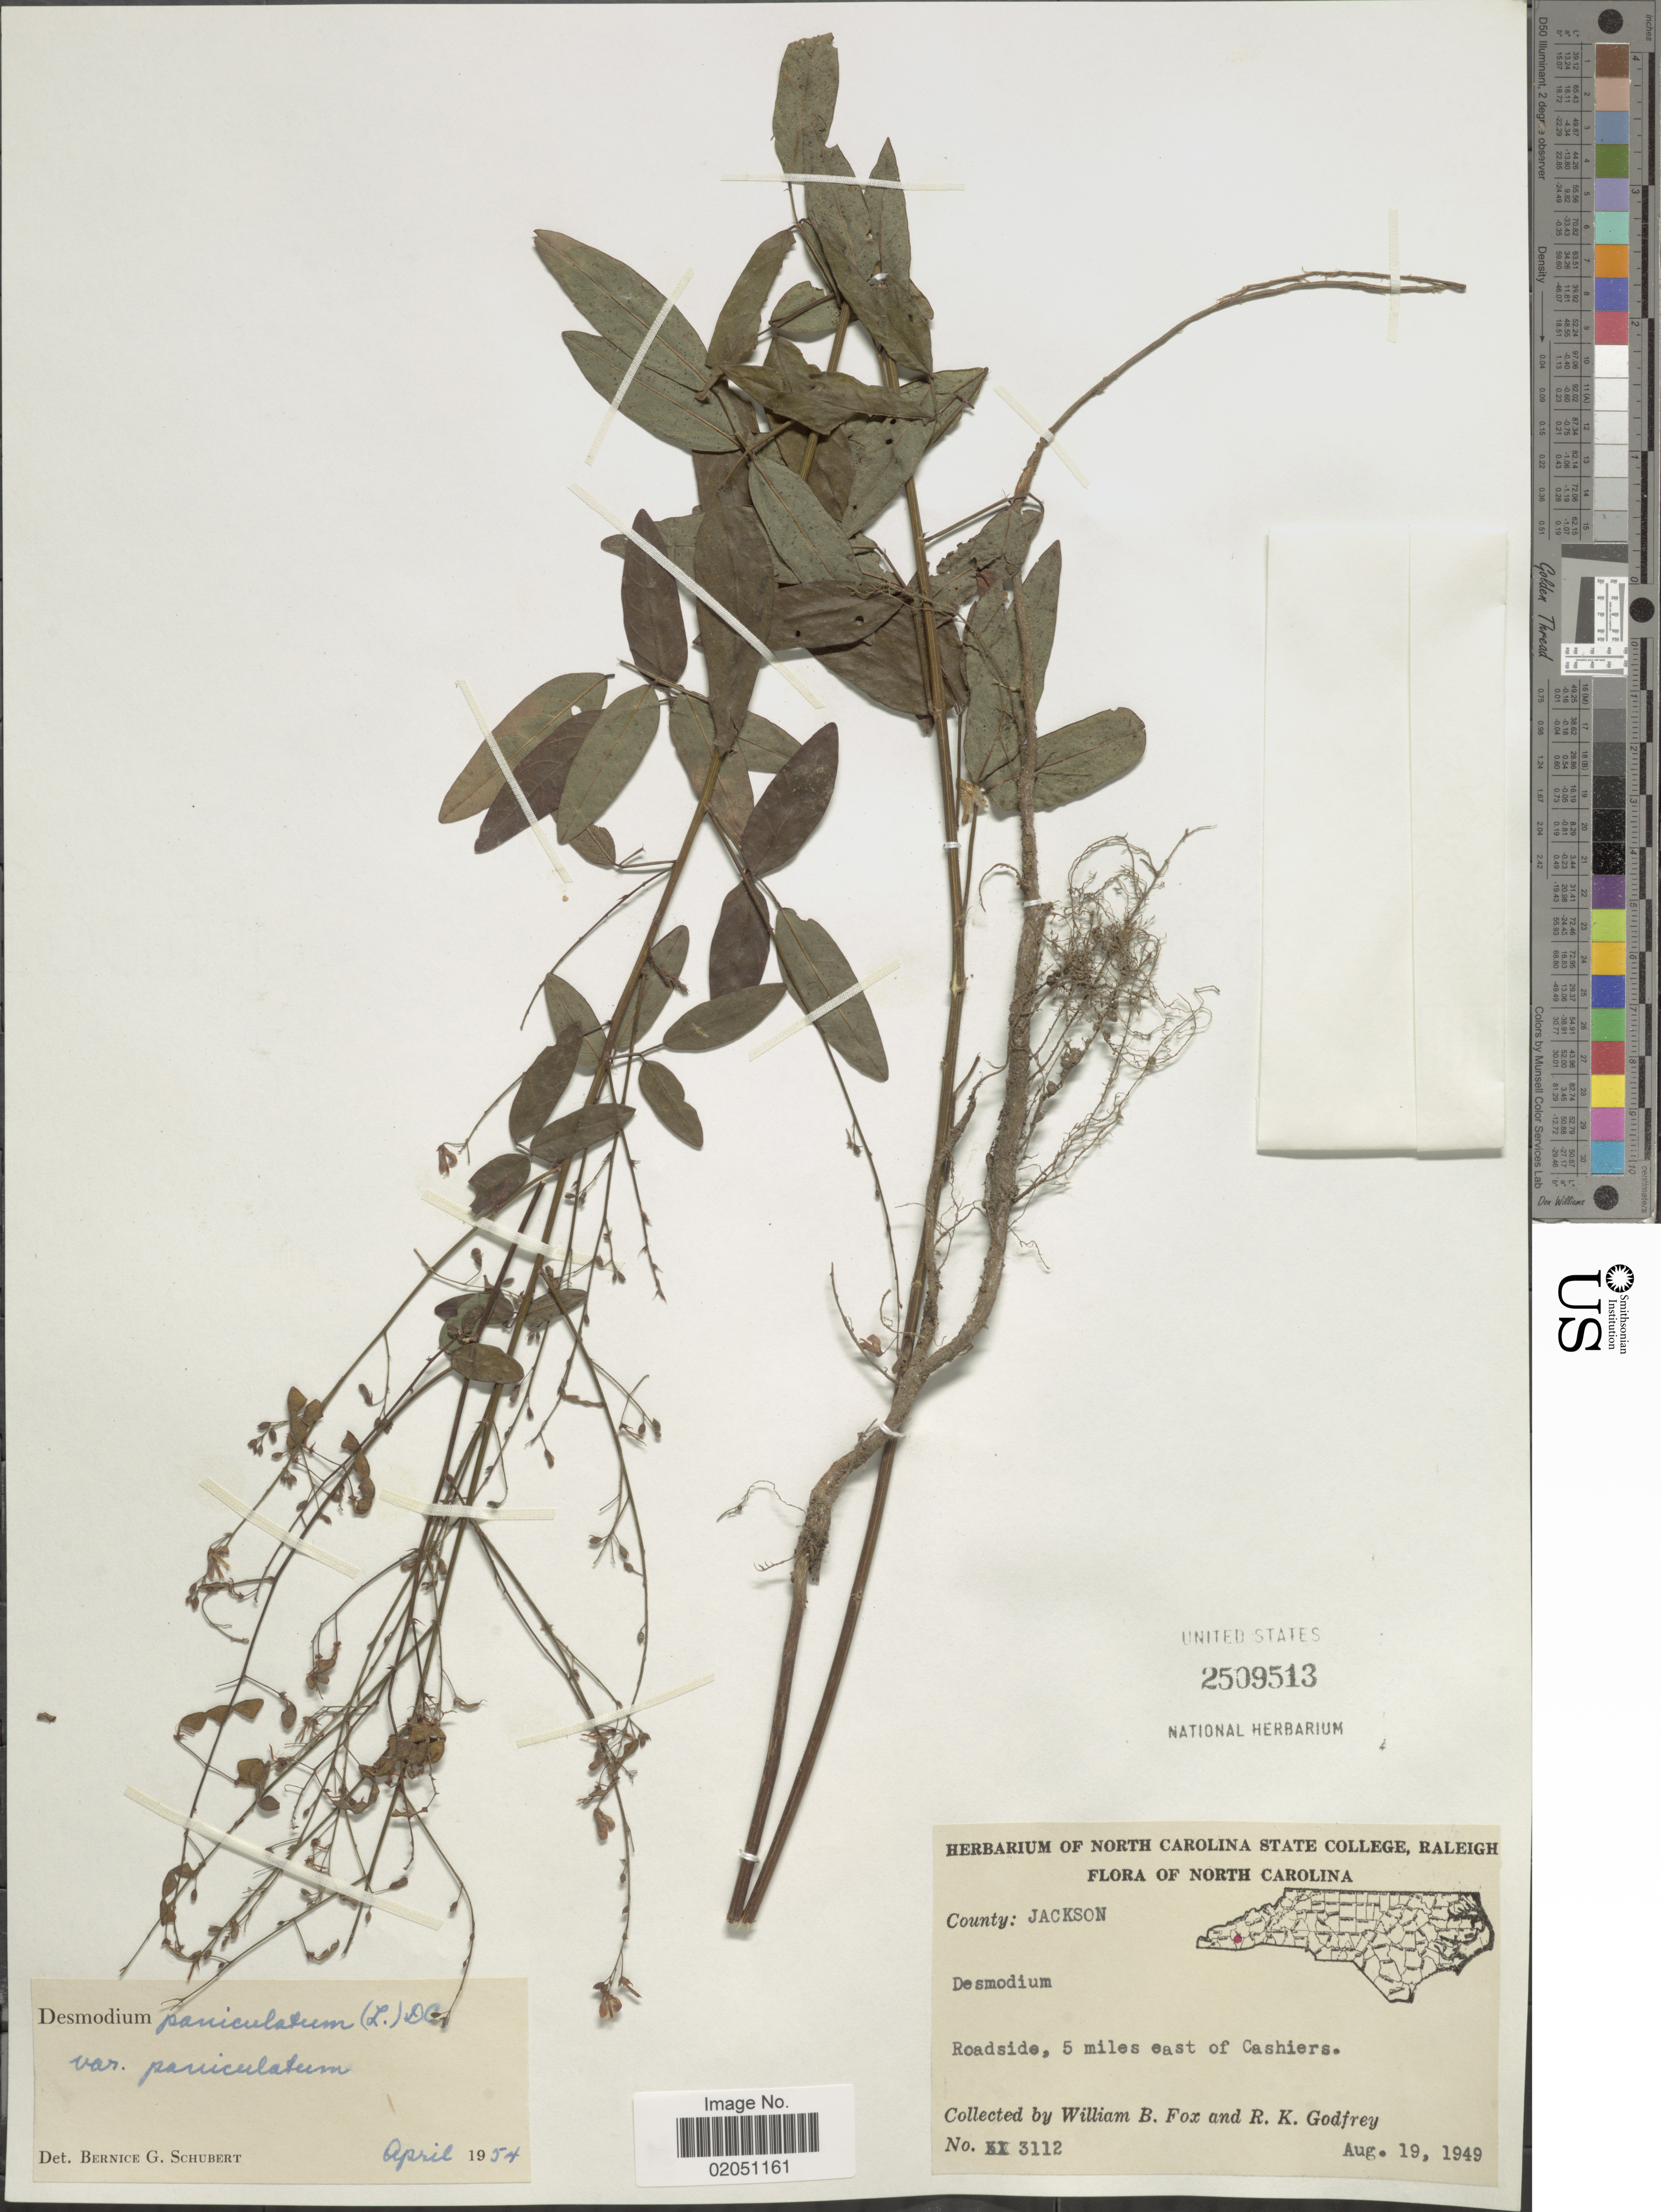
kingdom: Plantae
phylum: Tracheophyta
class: Magnoliopsida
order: Fabales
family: Fabaceae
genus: Desmodium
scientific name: Desmodium paniculatum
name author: (L.) DC.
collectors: W. B. Fox & R. K. Godfrey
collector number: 3112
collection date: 1949-08-19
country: United States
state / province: North Carolina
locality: County: Jackson, Roadside, 5 mile east of Cashiers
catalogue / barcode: US 2509513